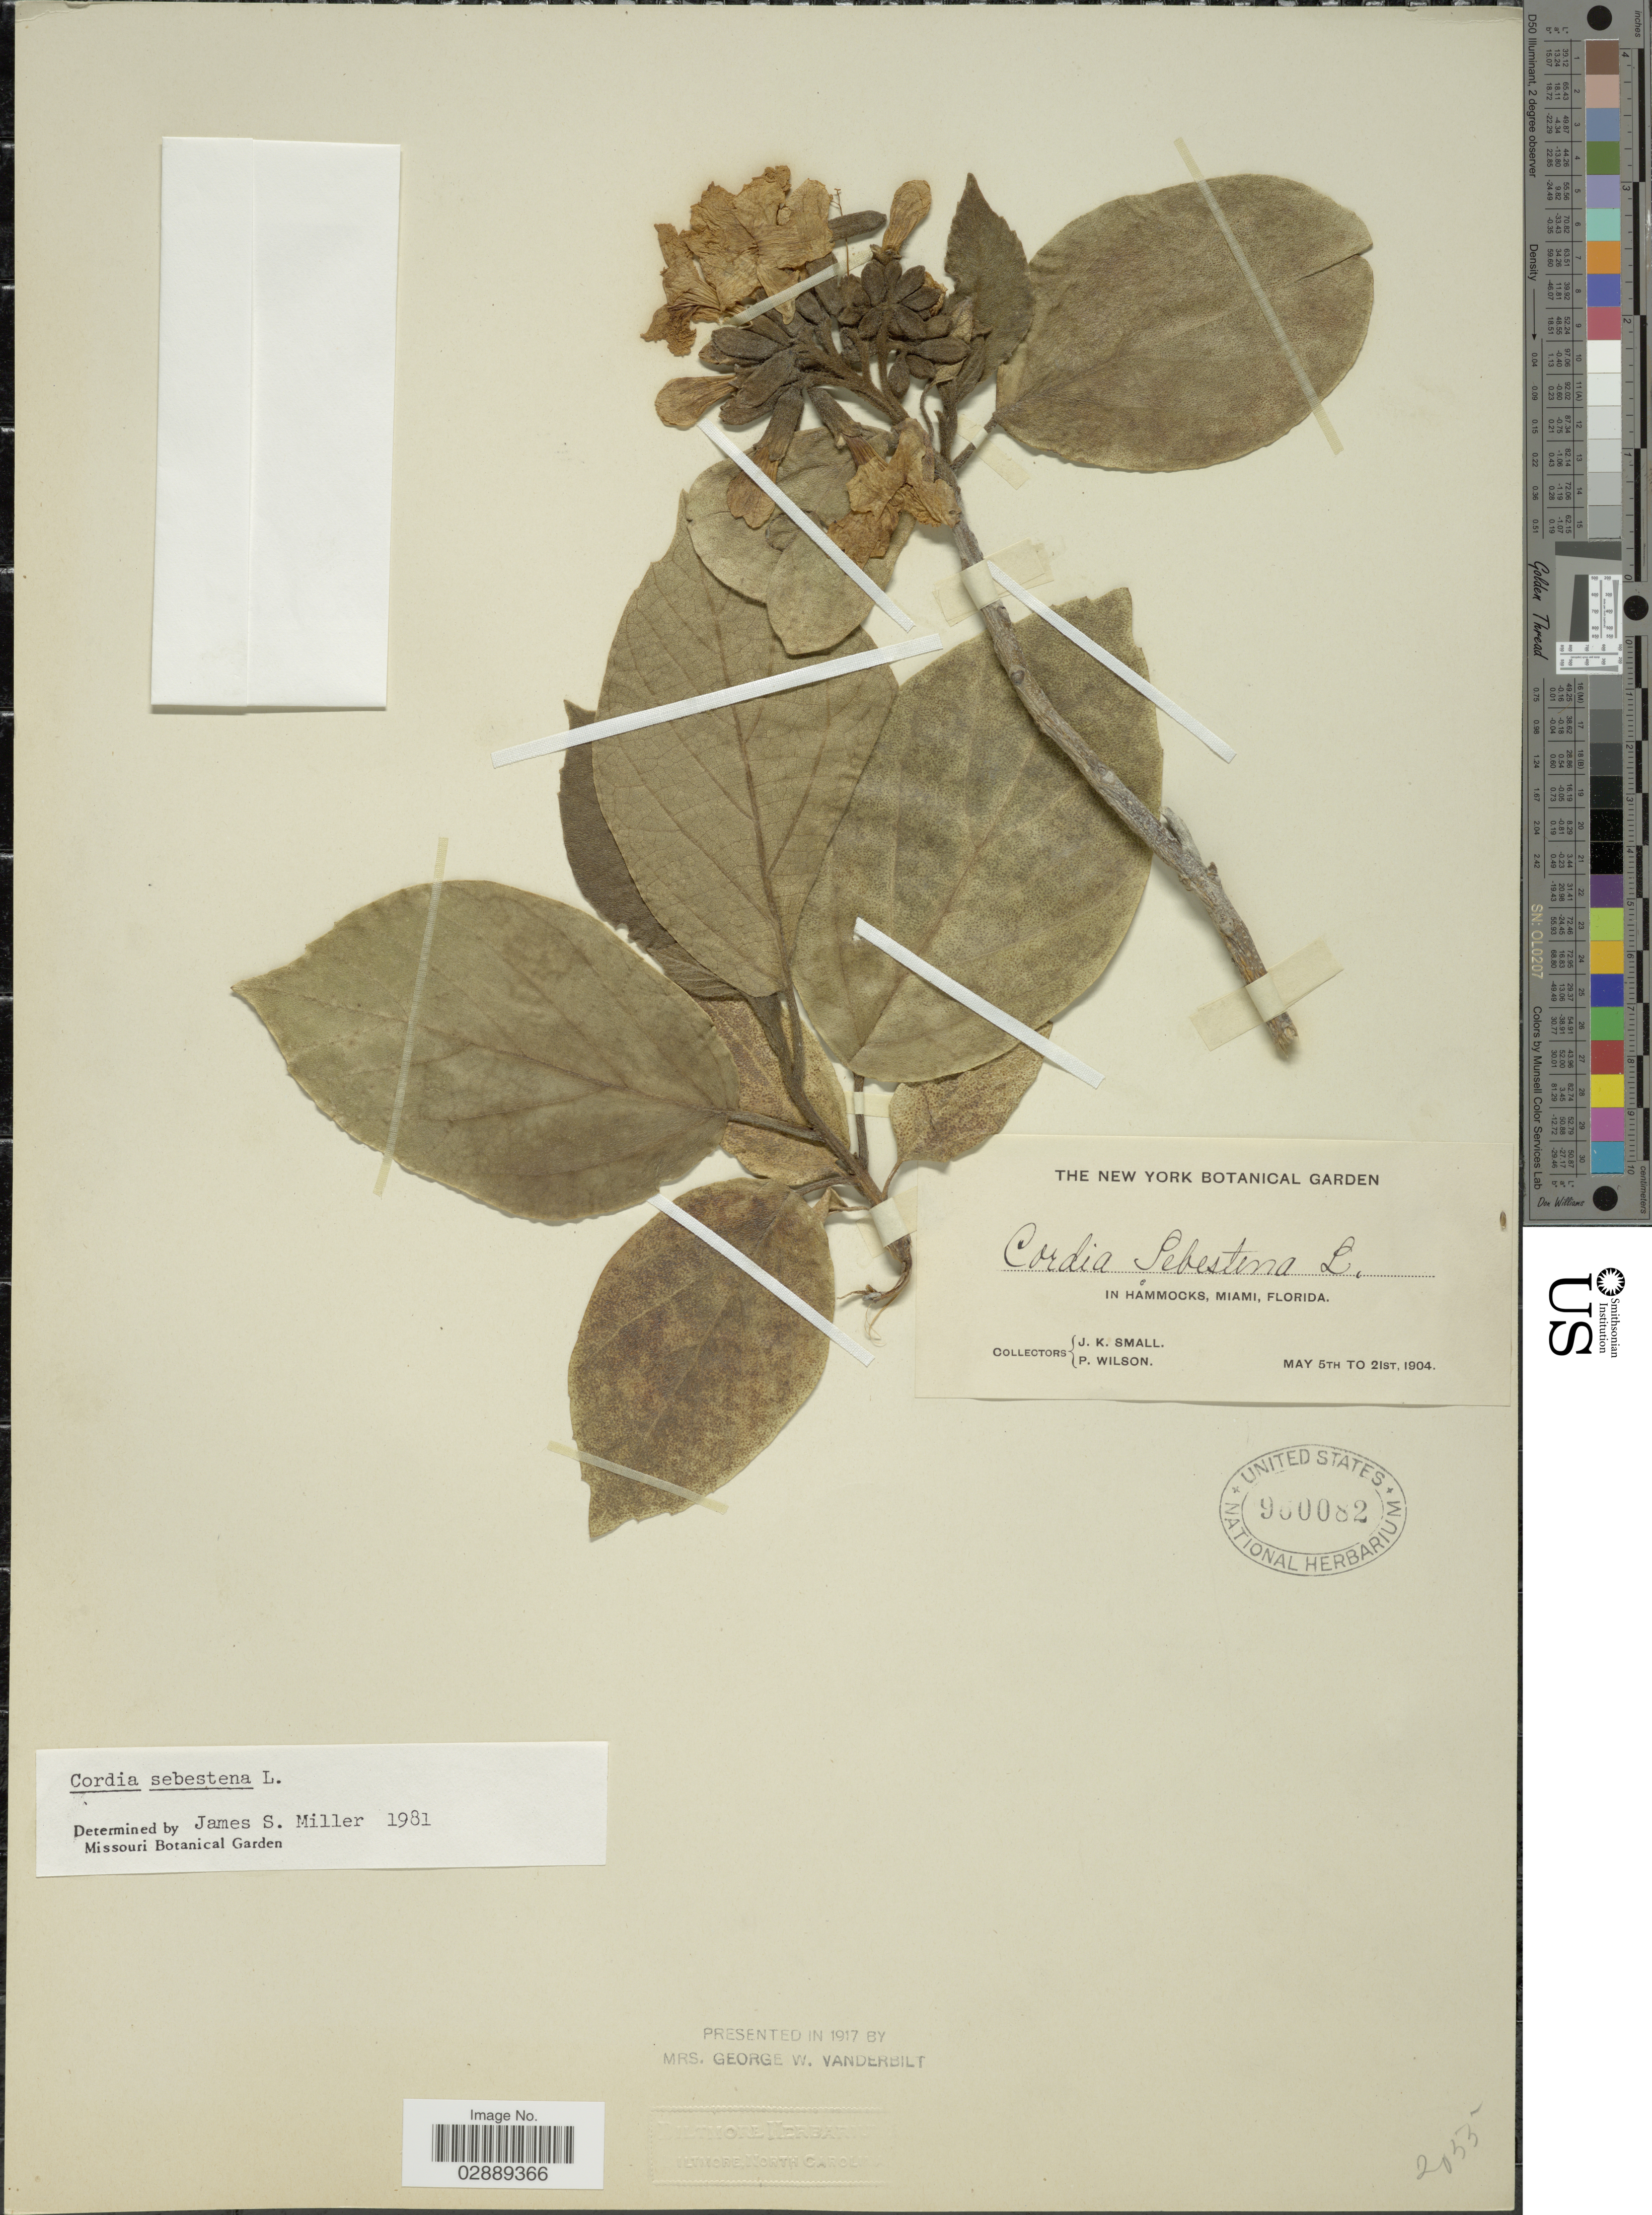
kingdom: Plantae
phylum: Tracheophyta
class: Magnoliopsida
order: Boraginales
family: Cordiaceae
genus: Cordia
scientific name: Cordia sebestena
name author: L.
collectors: J. K. Small & P. Wilson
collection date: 1904-05-05/1904-05-21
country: United States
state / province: Florida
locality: In hammocks, Miami.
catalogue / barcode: US 960082